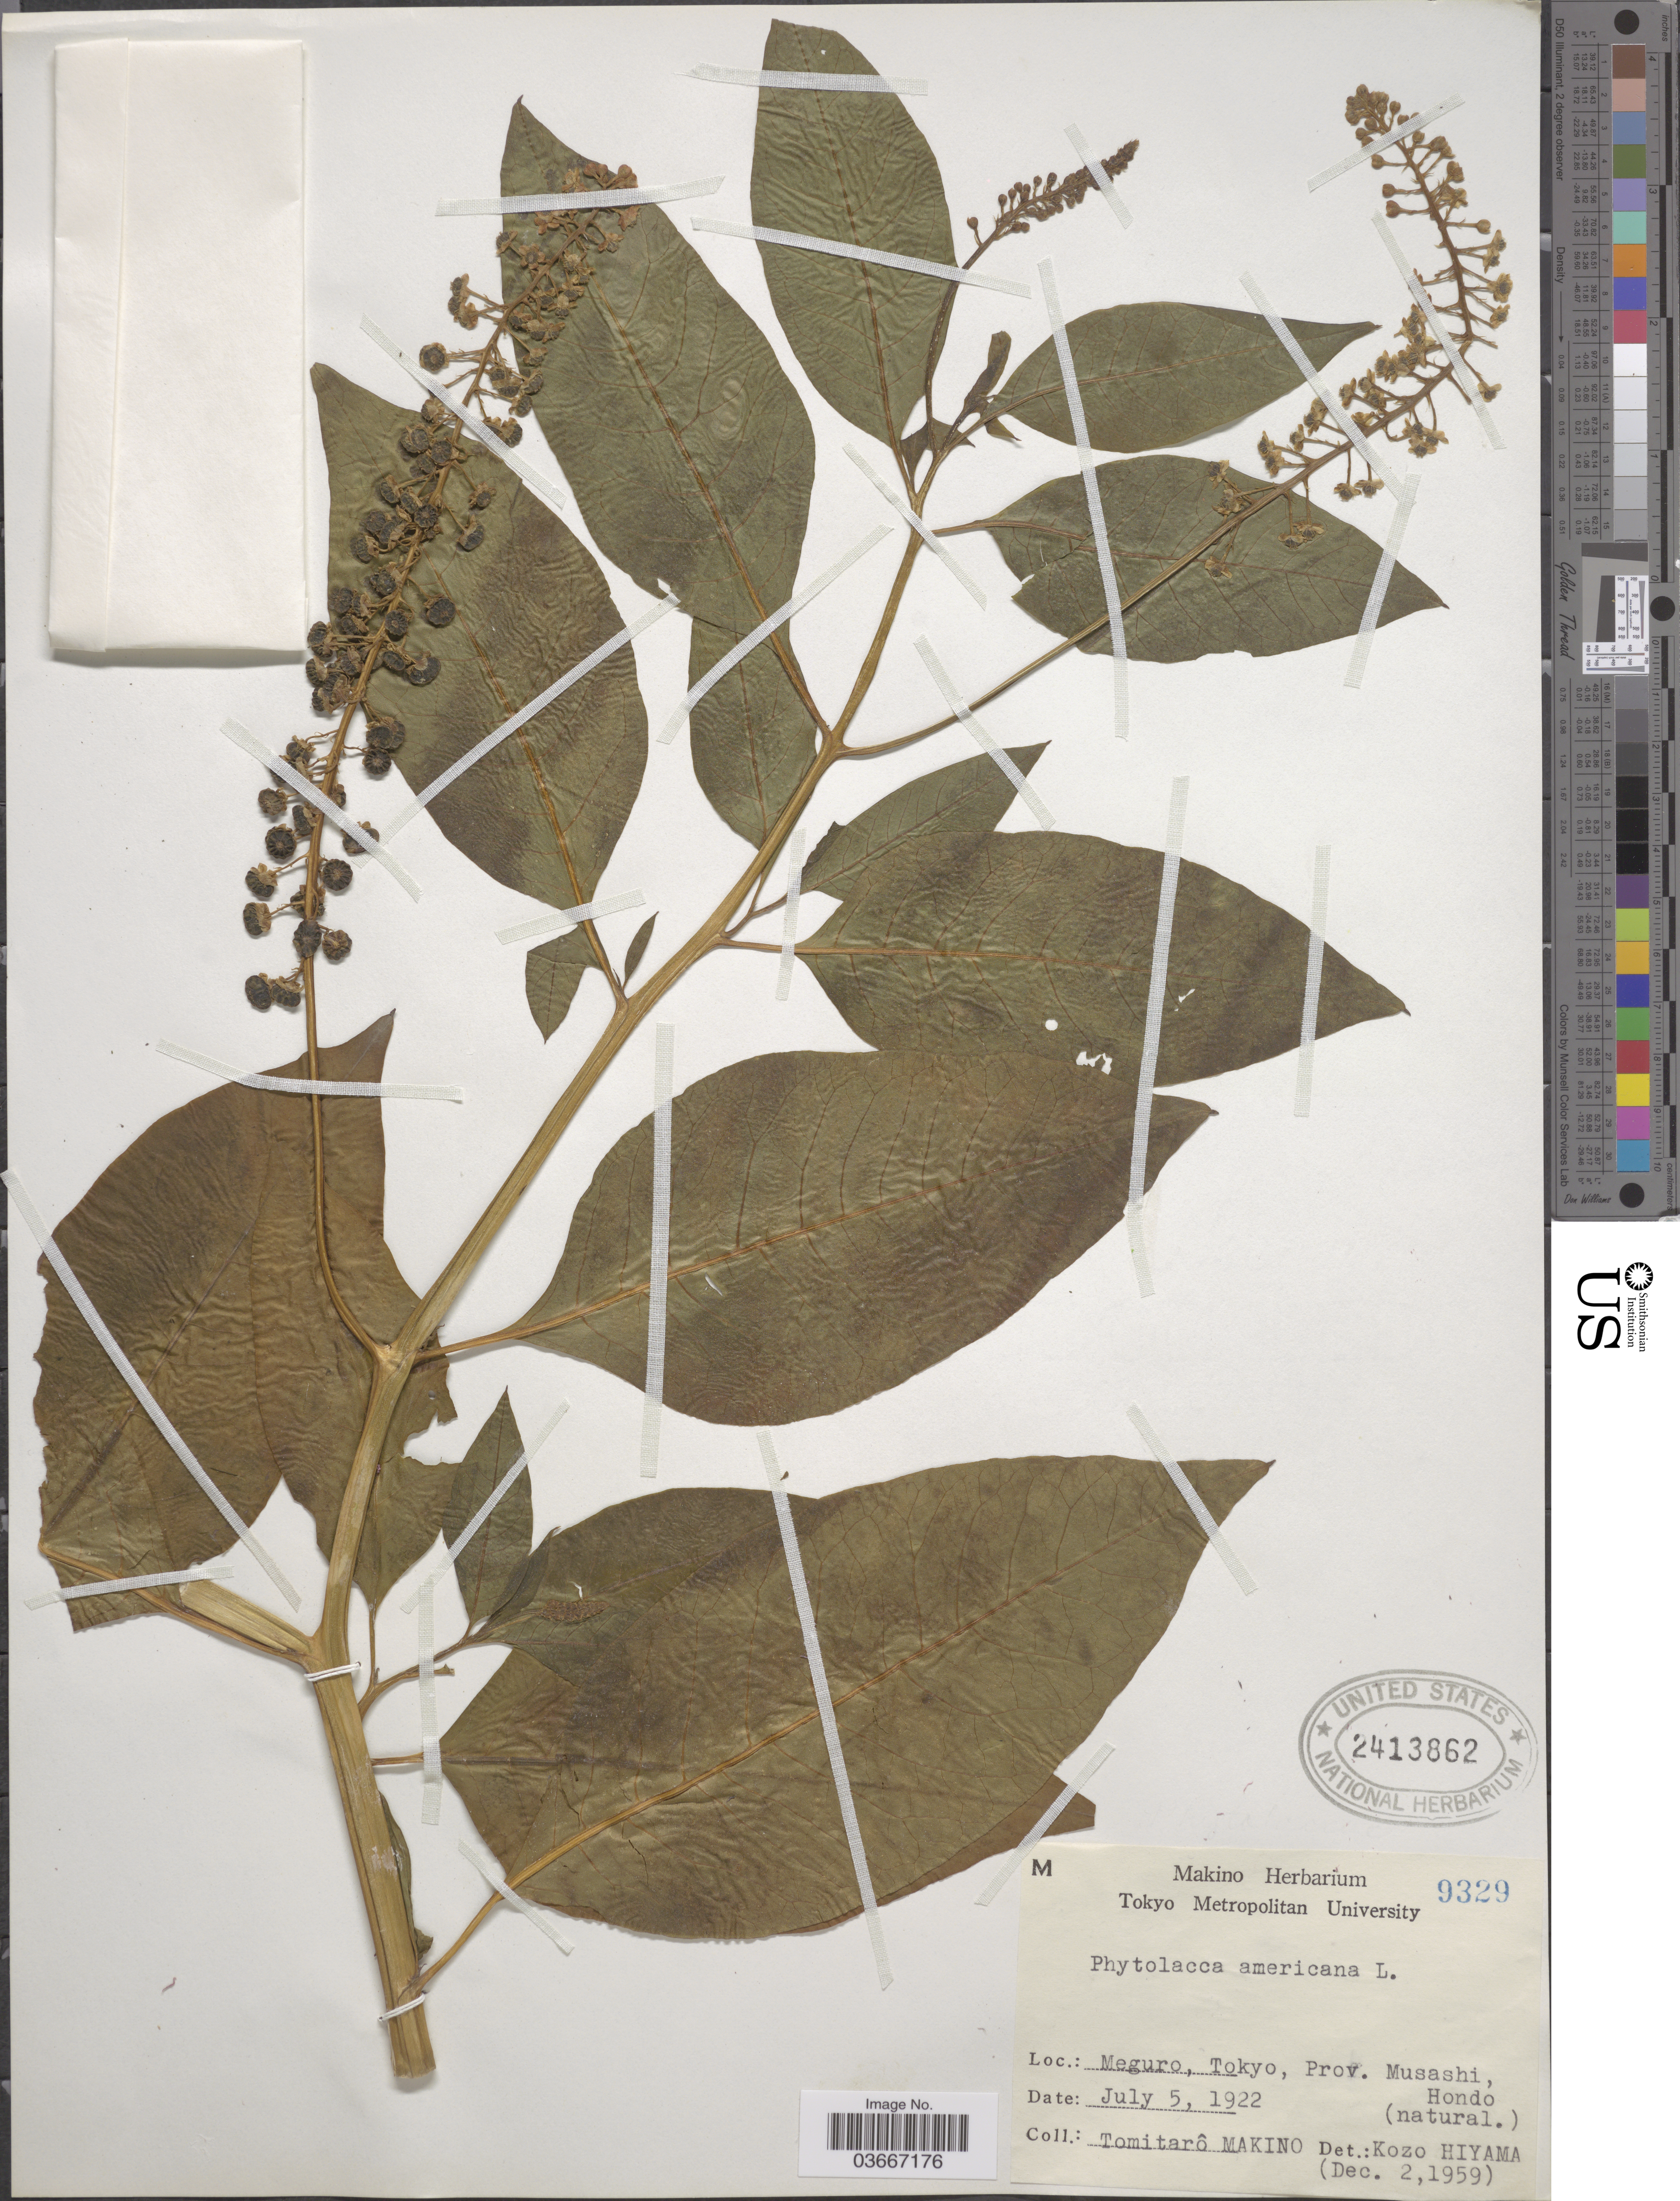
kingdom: Plantae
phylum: Tracheophyta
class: Magnoliopsida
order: Caryophyllales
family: Phytolaccaceae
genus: Phytolacca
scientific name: Phytolacca americana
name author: L.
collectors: T. Makino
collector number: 9329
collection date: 1922-07-05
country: Japan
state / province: Tokyo, Federal City of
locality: Meguro, Tokyo, Prov. Musashi, Hondo (natural.).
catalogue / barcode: US 2413862